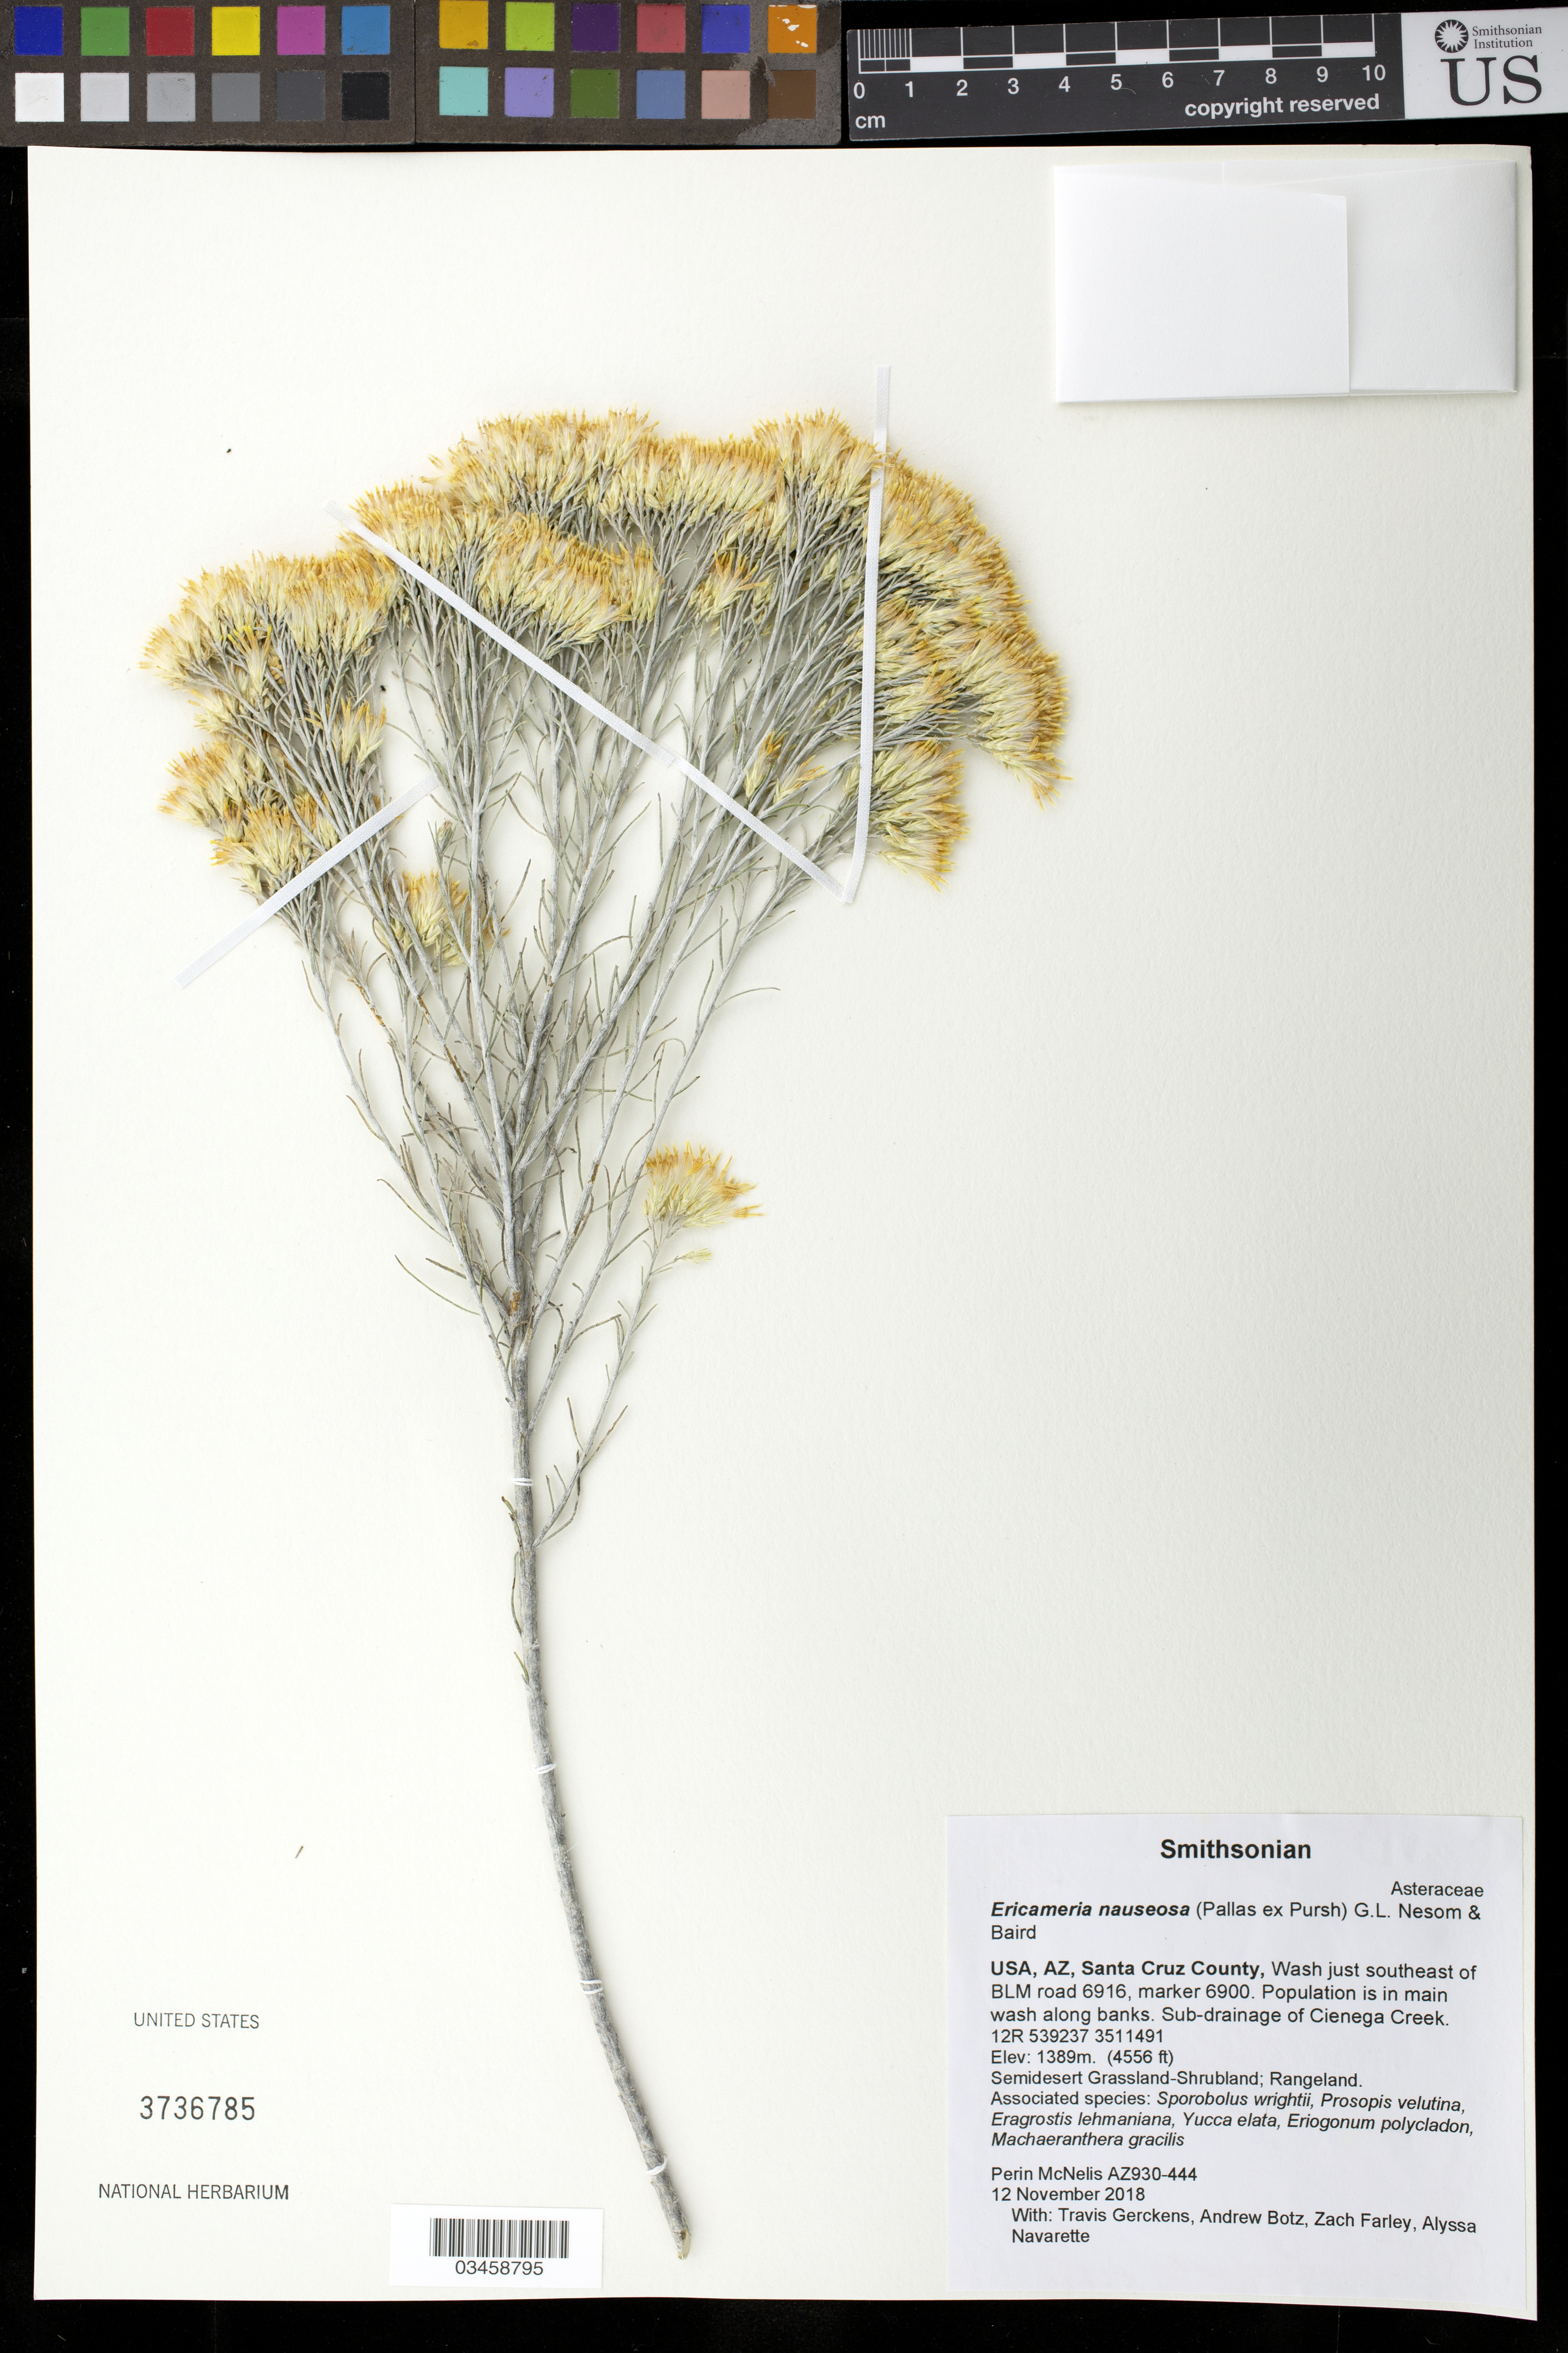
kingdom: Plantae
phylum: Tracheophyta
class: Magnoliopsida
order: Asterales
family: Asteraceae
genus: Ericameria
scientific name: Ericameria nauseosa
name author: (Pall. ex Pursh) G.L. Nesom & G.I. Baird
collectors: P. McNelis, T. Gerckens, A. Botz, Z. Farley & A. Navarette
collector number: AZ930-444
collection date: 2018-11-12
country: United States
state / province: Arizona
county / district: Santa Cruz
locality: Wash SE of BLM road 6916, marker 6900. Sub-drainage of Cienega Creek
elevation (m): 1389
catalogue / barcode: US 3736785